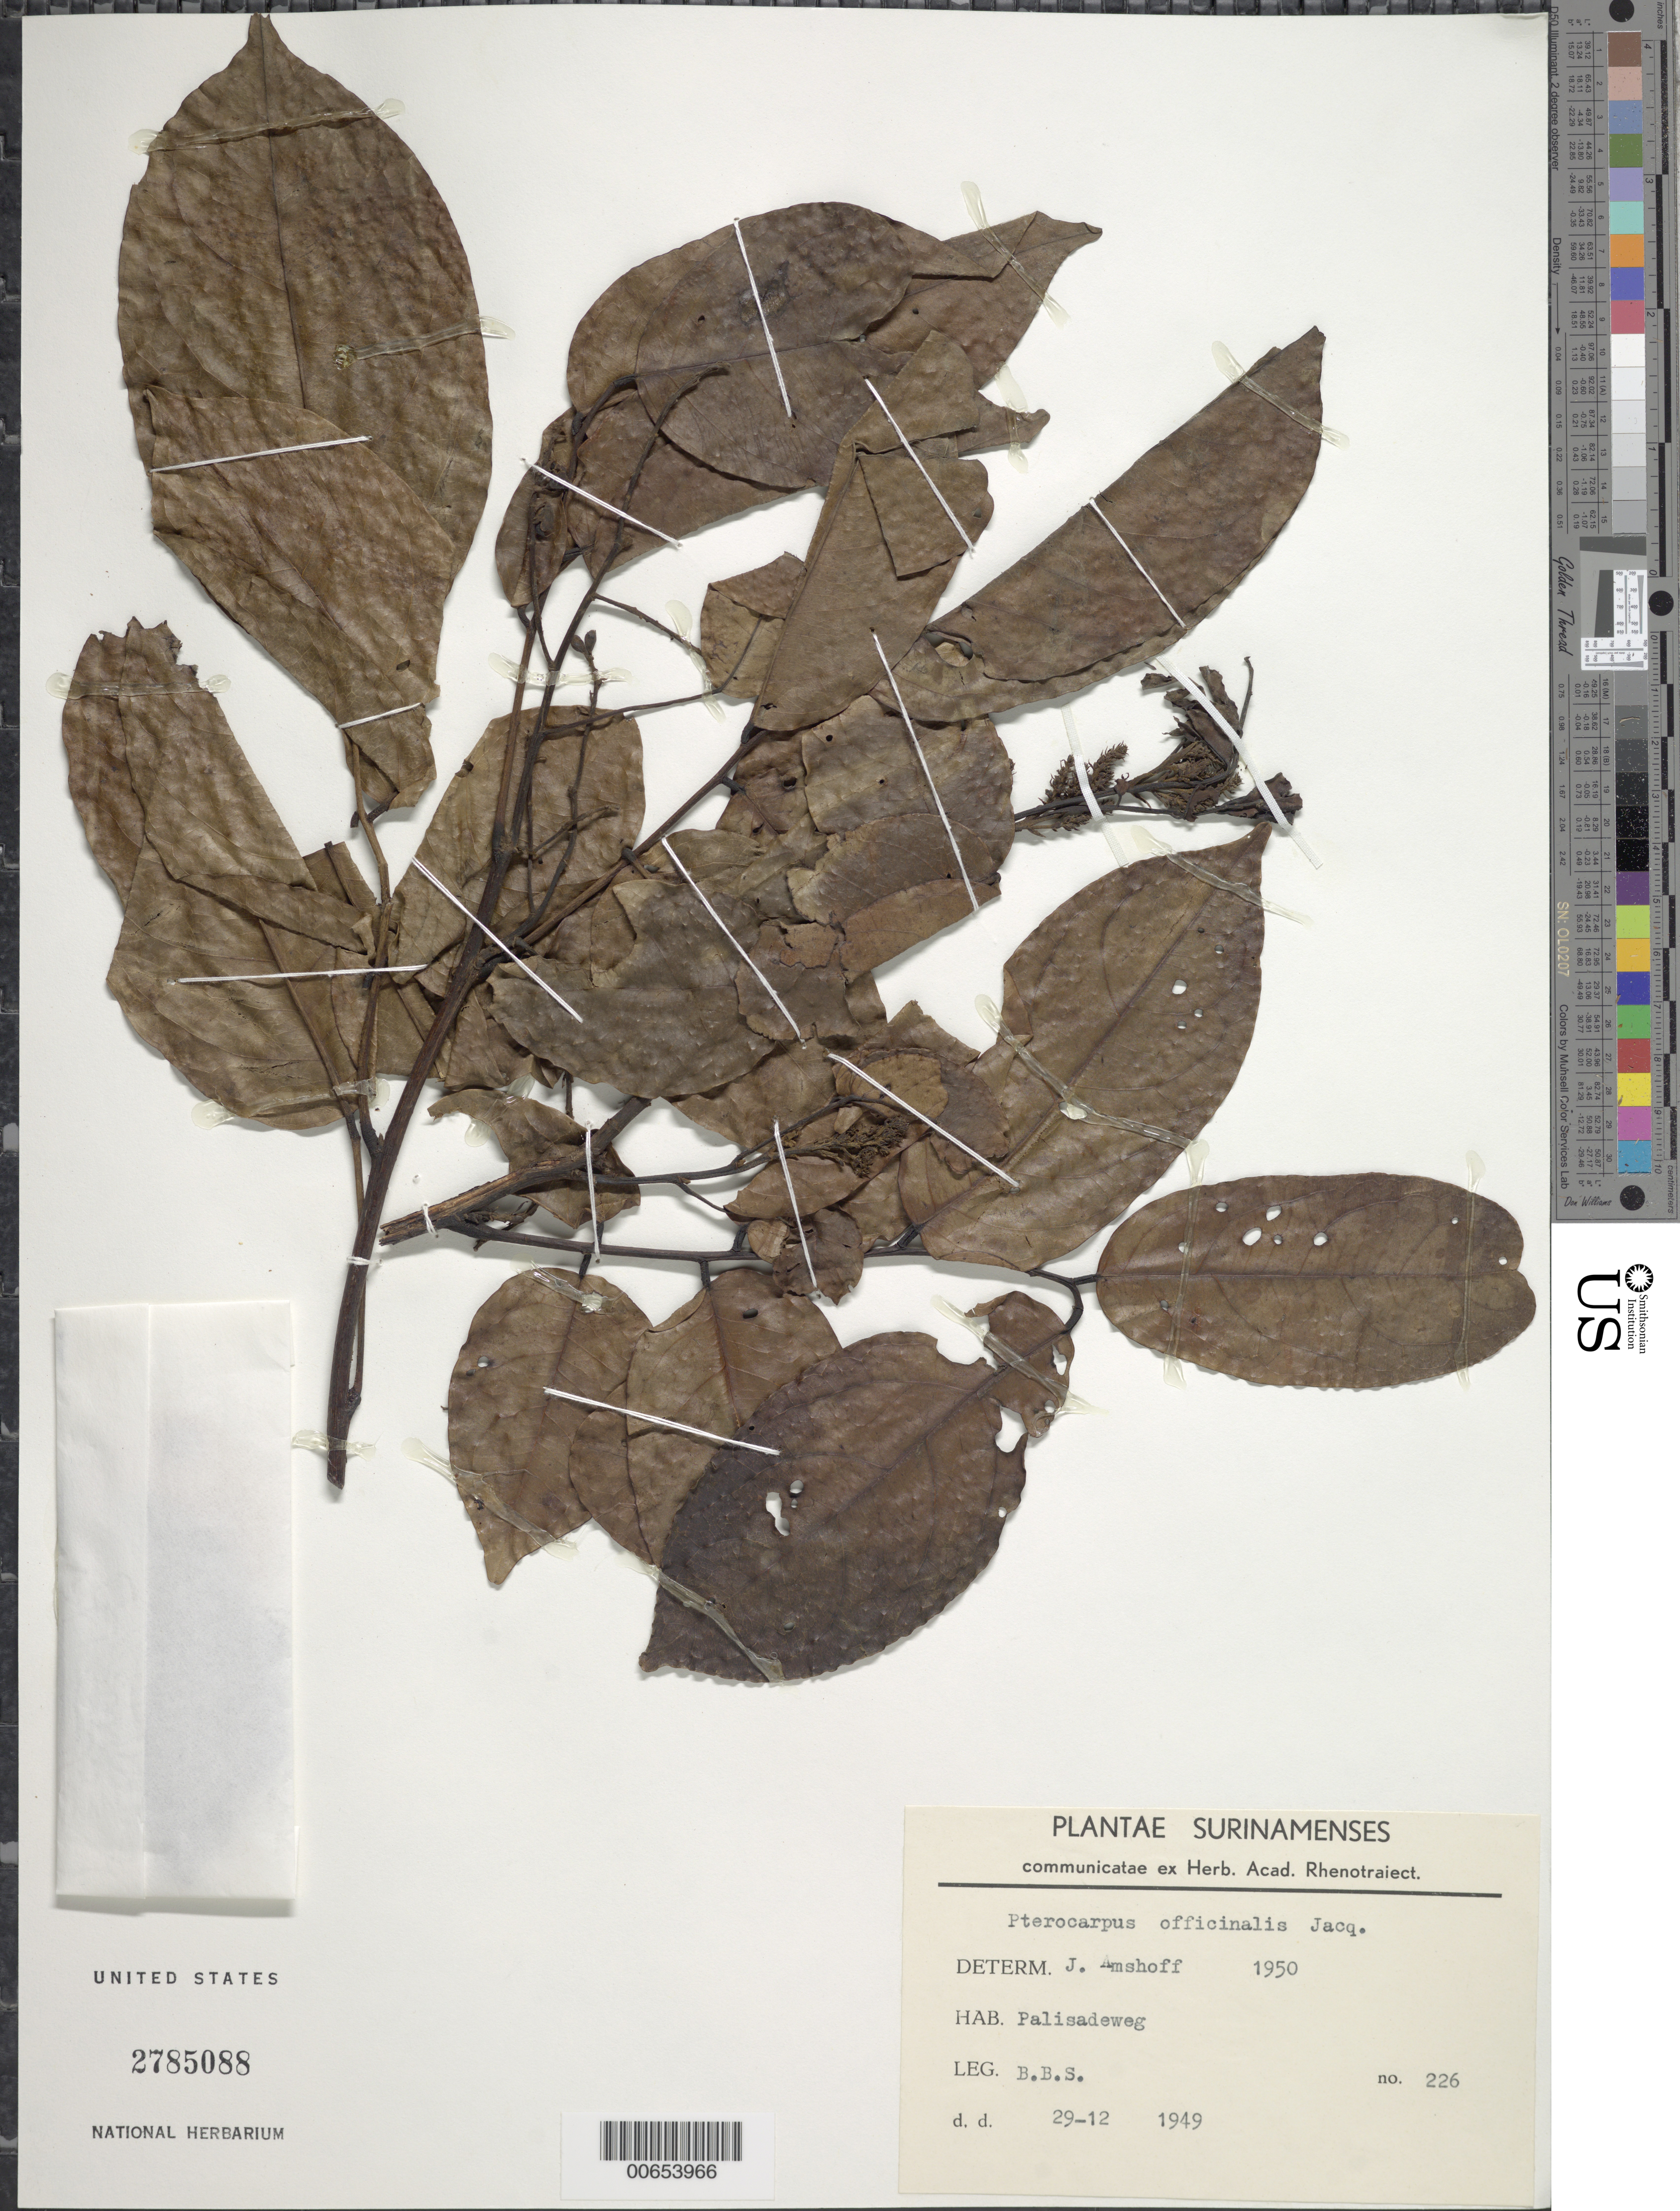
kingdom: Plantae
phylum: Tracheophyta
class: Magnoliopsida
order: Fabales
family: Fabaceae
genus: Pterocarpus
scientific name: Pterocarpus officinalis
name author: Jacq.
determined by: Amshoff, G. J. H.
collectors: B. B. S.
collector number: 226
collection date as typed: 29-Dec-49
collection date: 1949-12-29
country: Suriname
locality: Palisadeweg, Paramaribo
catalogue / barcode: US 2785088